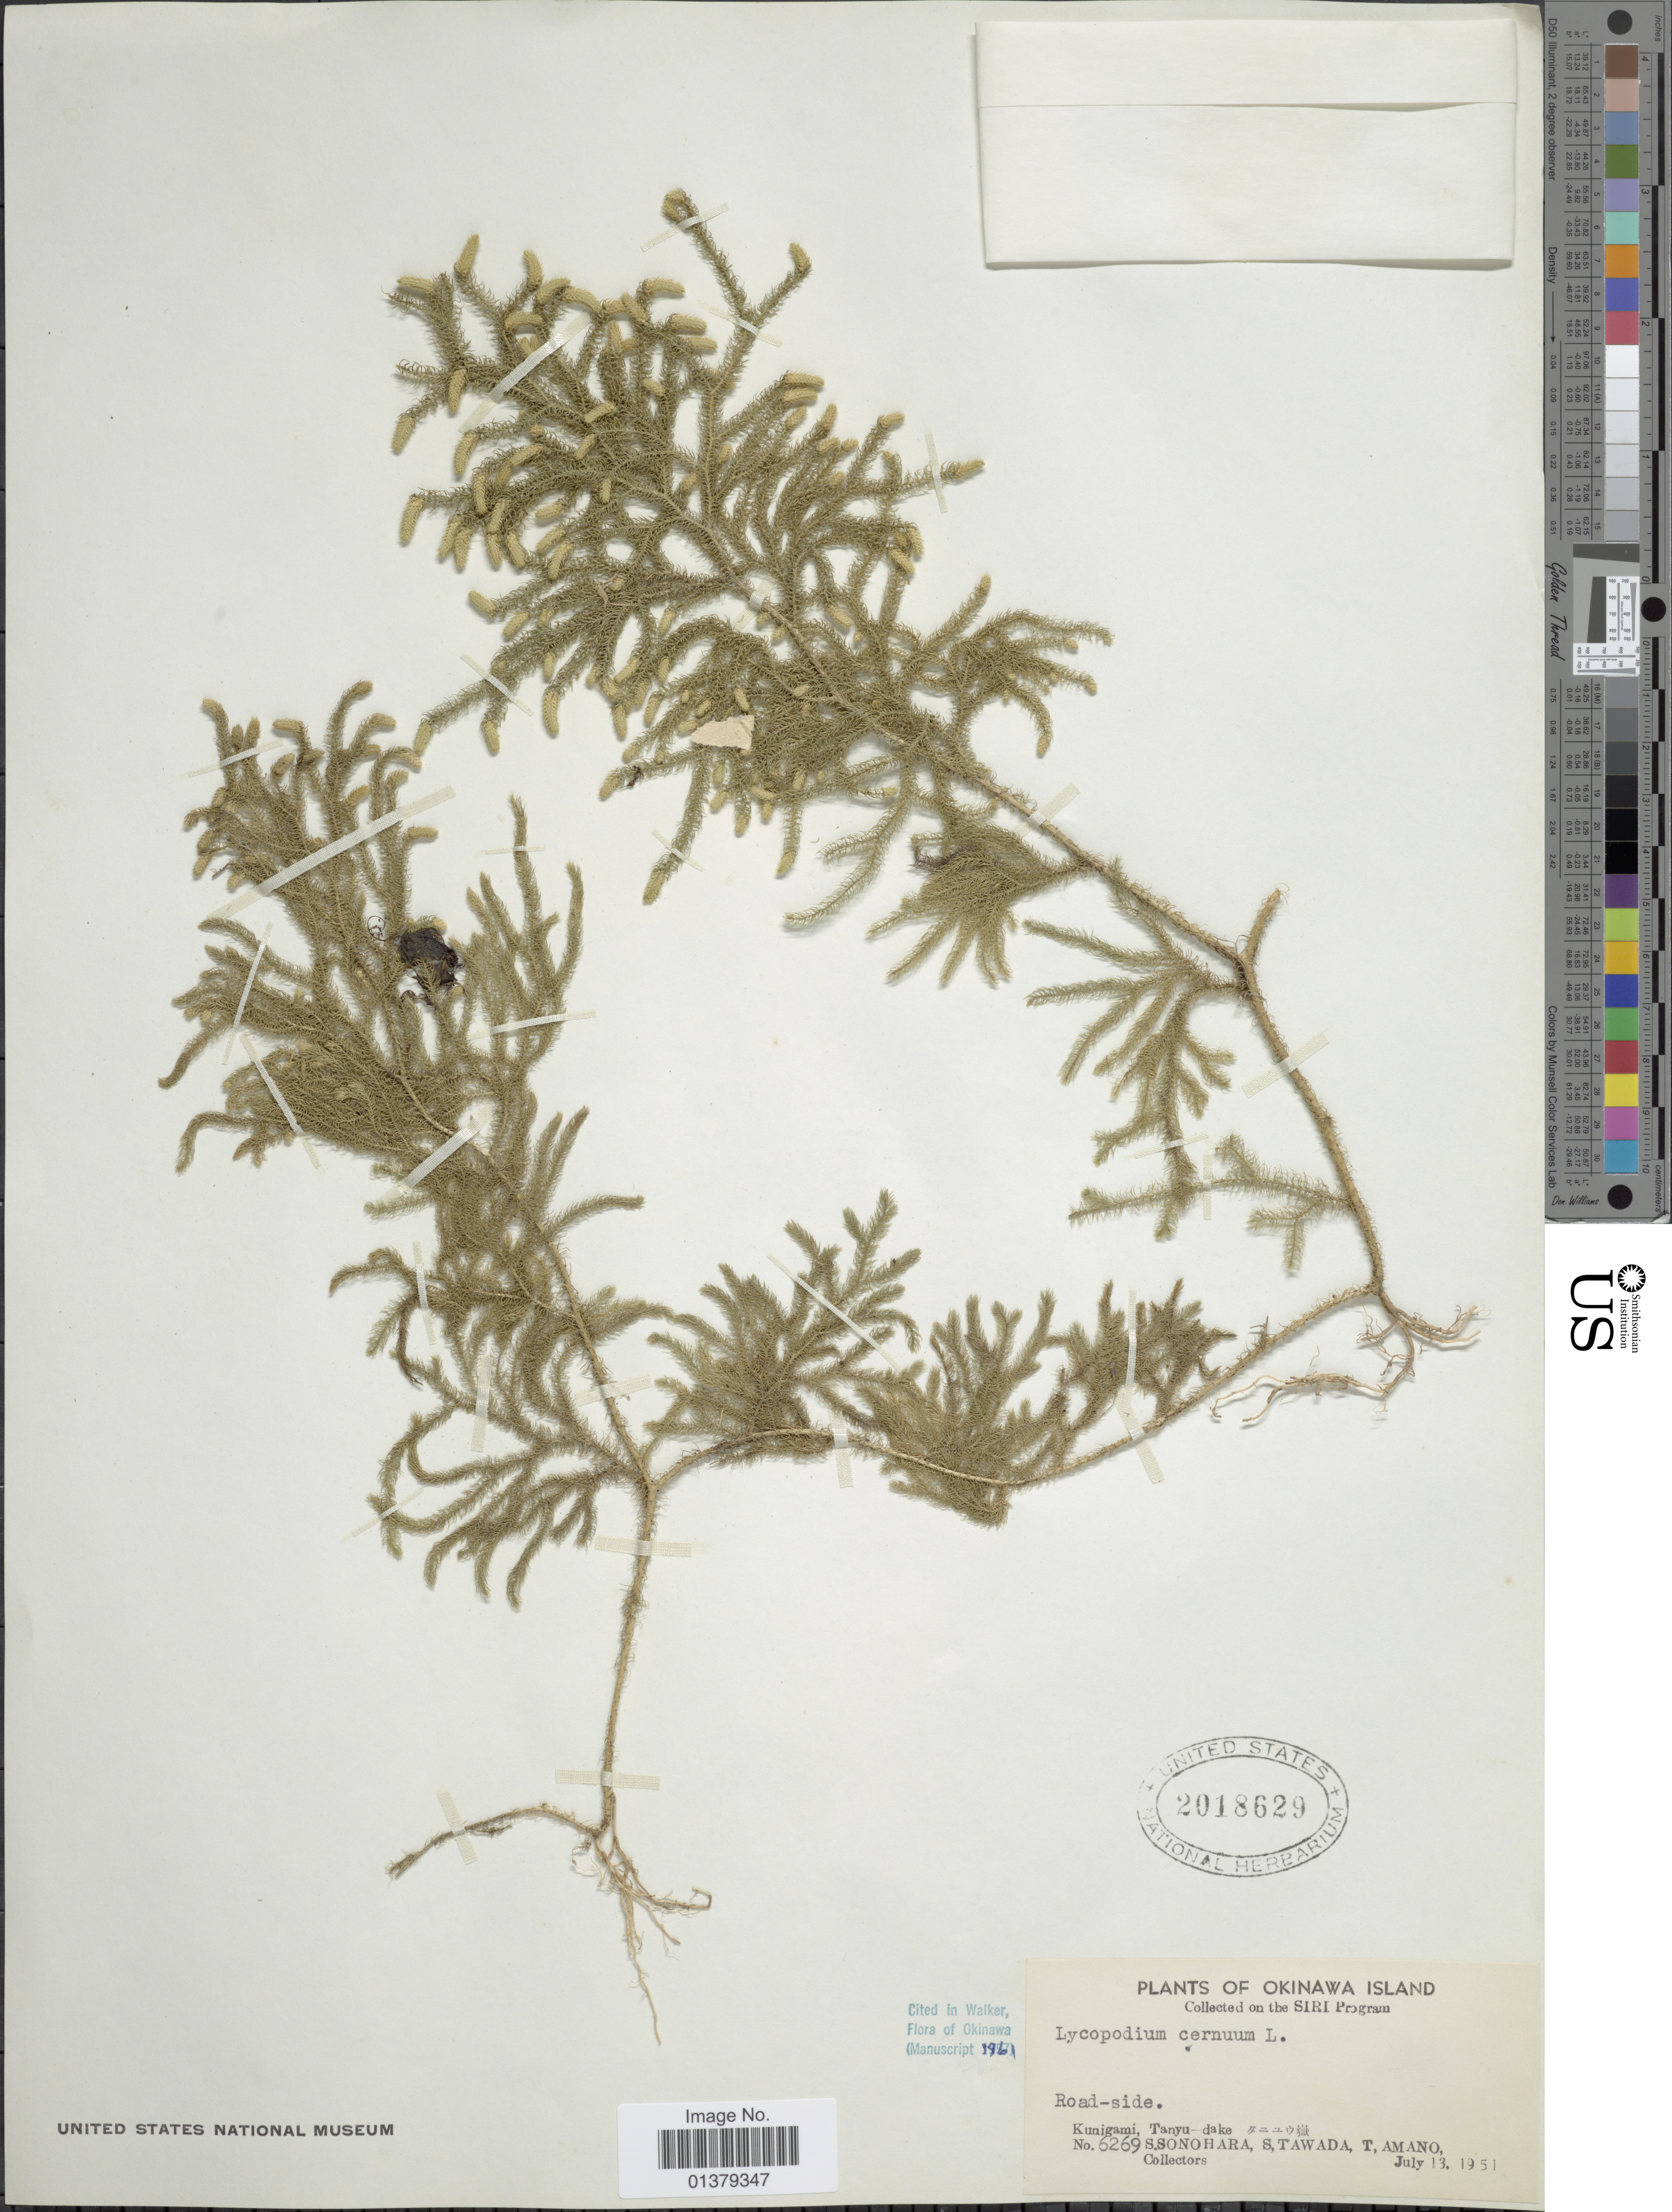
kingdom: Plantae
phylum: Tracheophyta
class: Lycopodiopsida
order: Lycopodiales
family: Lycopodiaceae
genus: Palhinhaea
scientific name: Palhinhaea cernua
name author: (L.) Vasc. & Franco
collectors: S. Sonohara, S. Tawada & T. Amano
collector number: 6269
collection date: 1951-07-13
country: Japan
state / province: Okinawa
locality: Kunigami, Tanyu-dake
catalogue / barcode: US 2018629